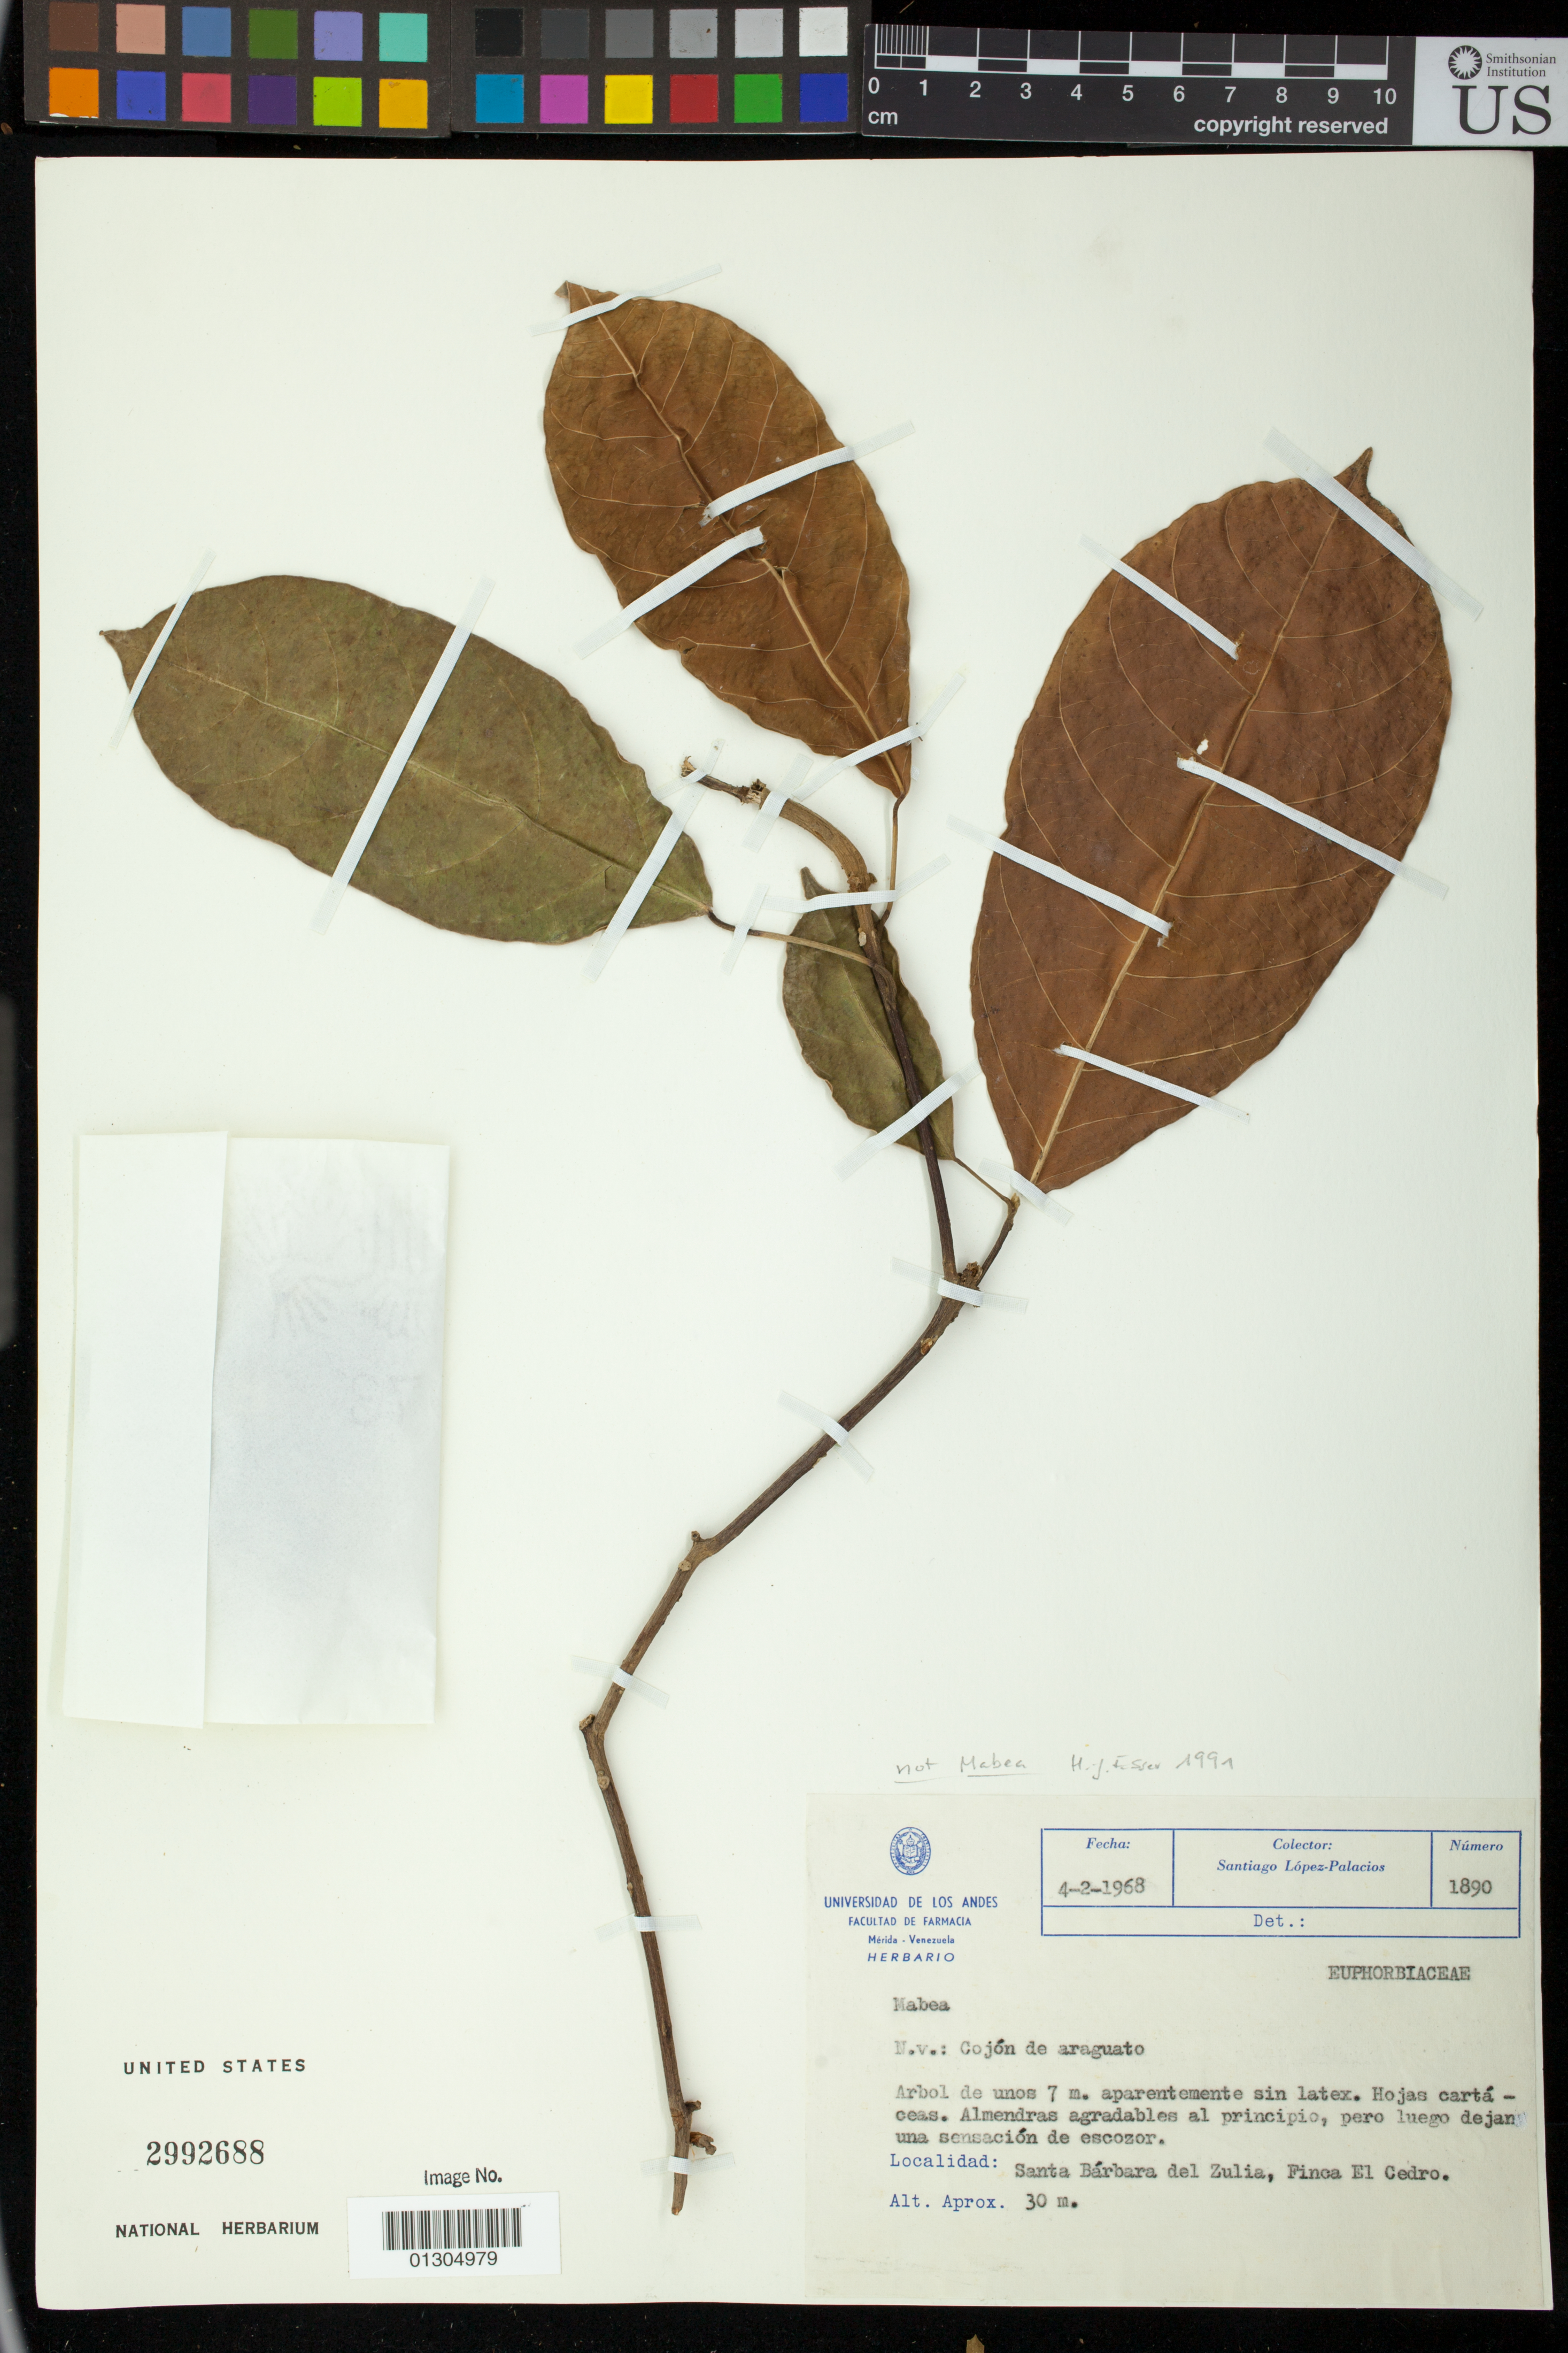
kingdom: Plantae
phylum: Tracheophyta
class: Magnoliopsida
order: Malpighiales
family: Euphorbiaceae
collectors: S. López-Palacios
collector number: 1980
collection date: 1968-02-04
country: Venezuela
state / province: Zulia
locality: Santa Bárbara del Zulia, Finca El Cedro.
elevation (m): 30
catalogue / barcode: US 2992688